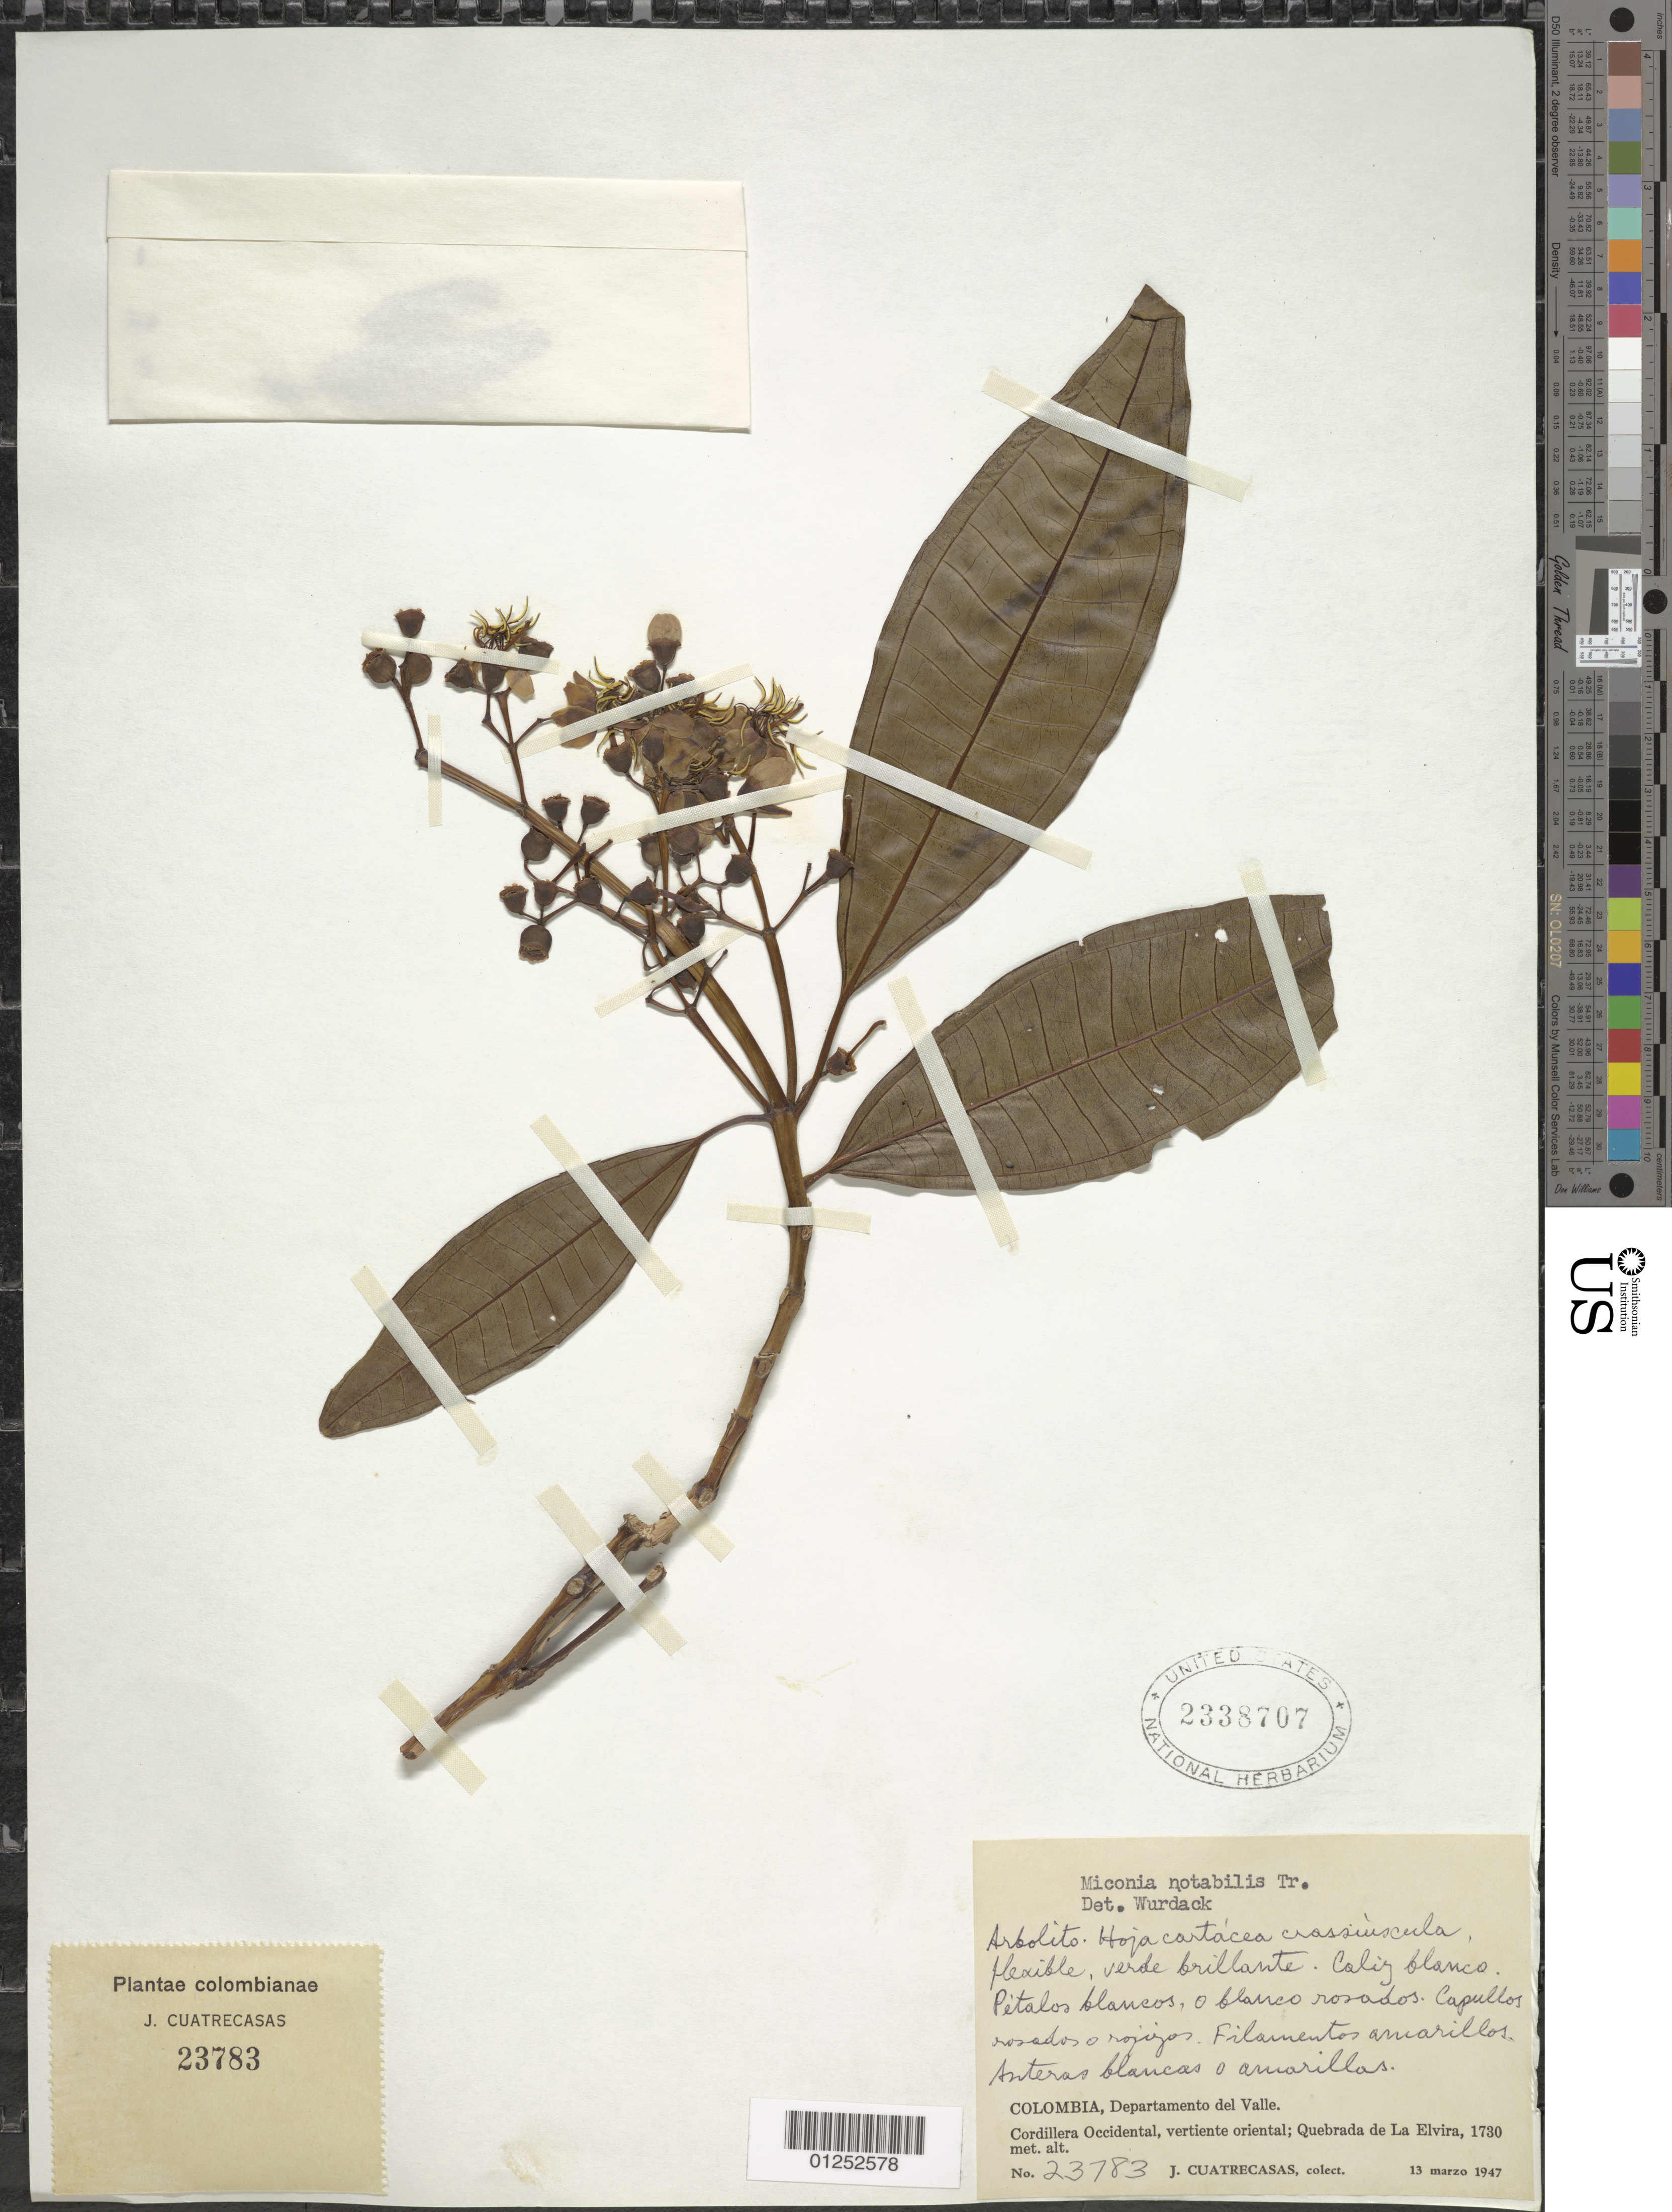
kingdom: Plantae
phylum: Tracheophyta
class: Magnoliopsida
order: Myrtales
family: Melastomataceae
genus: Miconia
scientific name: Miconia notabilis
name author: Triana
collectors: J. Cuatrecasas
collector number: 23783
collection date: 1947-03-13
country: Colombia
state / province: Valle del Cauca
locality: Cordillera Occidental, vertiente oriental; Quebrada de La Elvira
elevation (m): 1730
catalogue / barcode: US 2338707